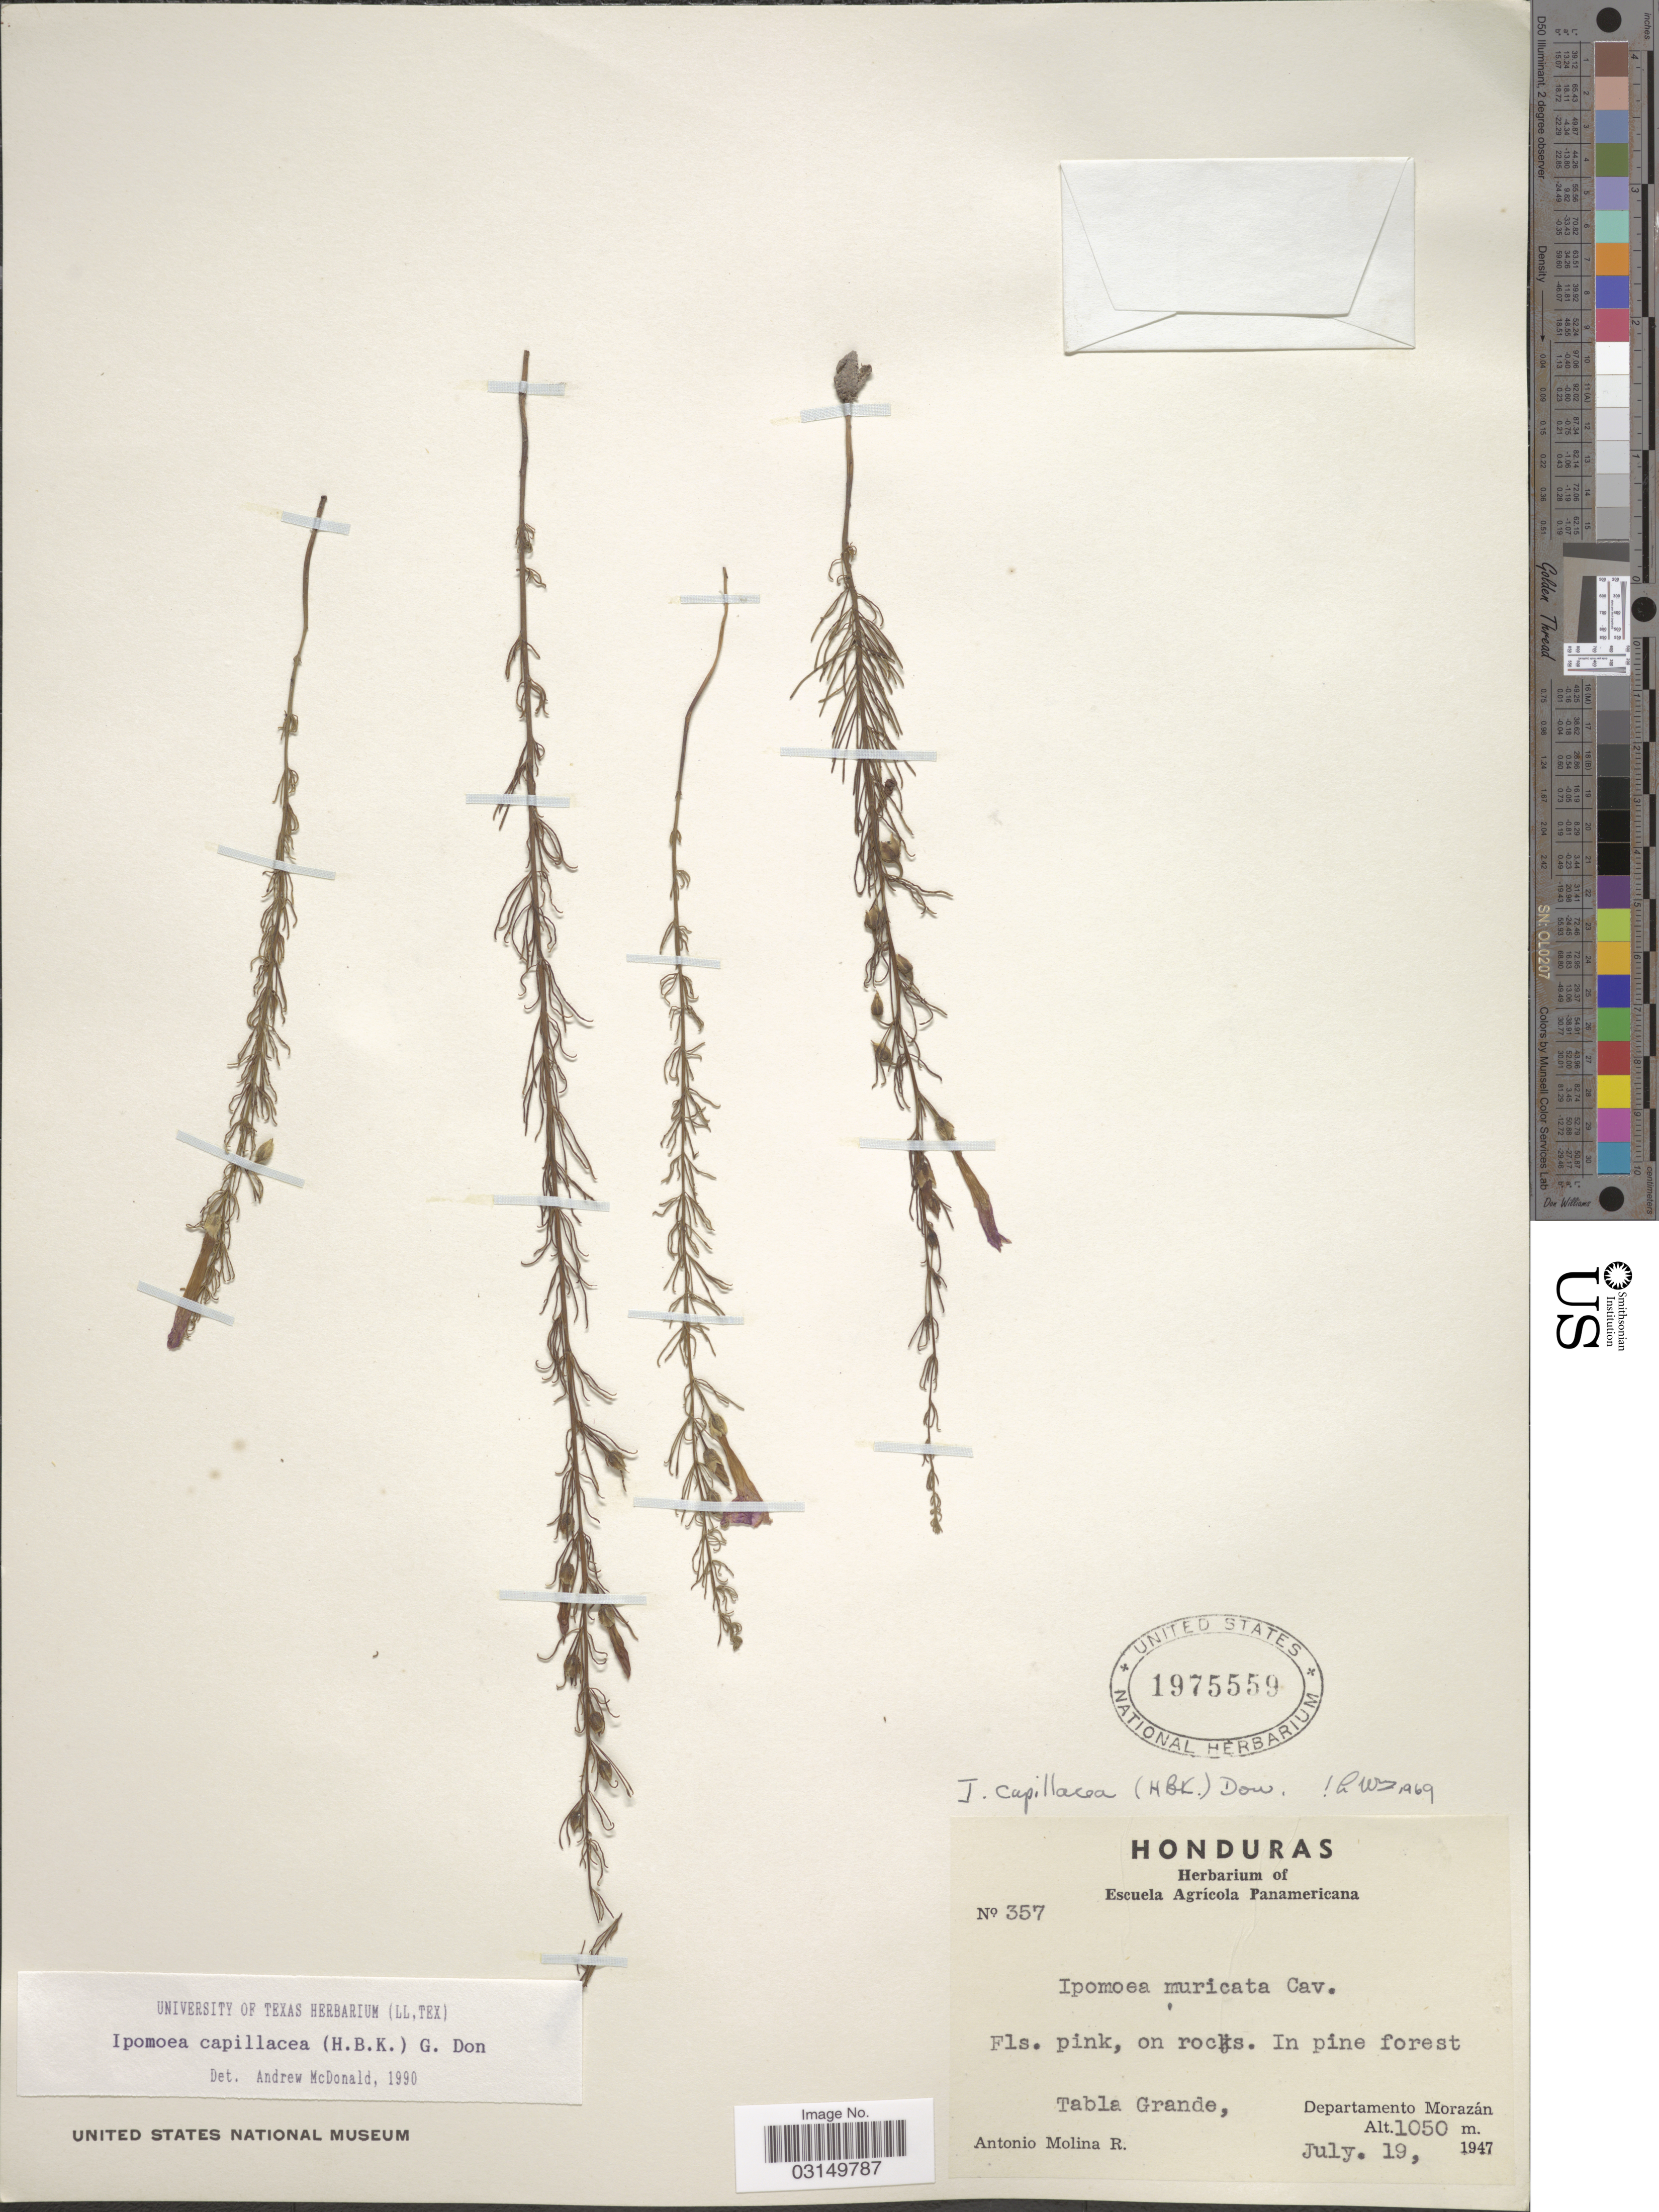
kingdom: Plantae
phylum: Tracheophyta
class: Magnoliopsida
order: Solanales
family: Convolvulaceae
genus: Ipomoea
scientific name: Ipomoea capillacea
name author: (Kunth) G. Don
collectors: A. Molina R.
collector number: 357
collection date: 1947-07-19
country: Honduras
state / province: Fco. Morazán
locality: Tabla Grande, Departamento Morazán.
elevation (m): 1050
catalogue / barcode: US 1975559